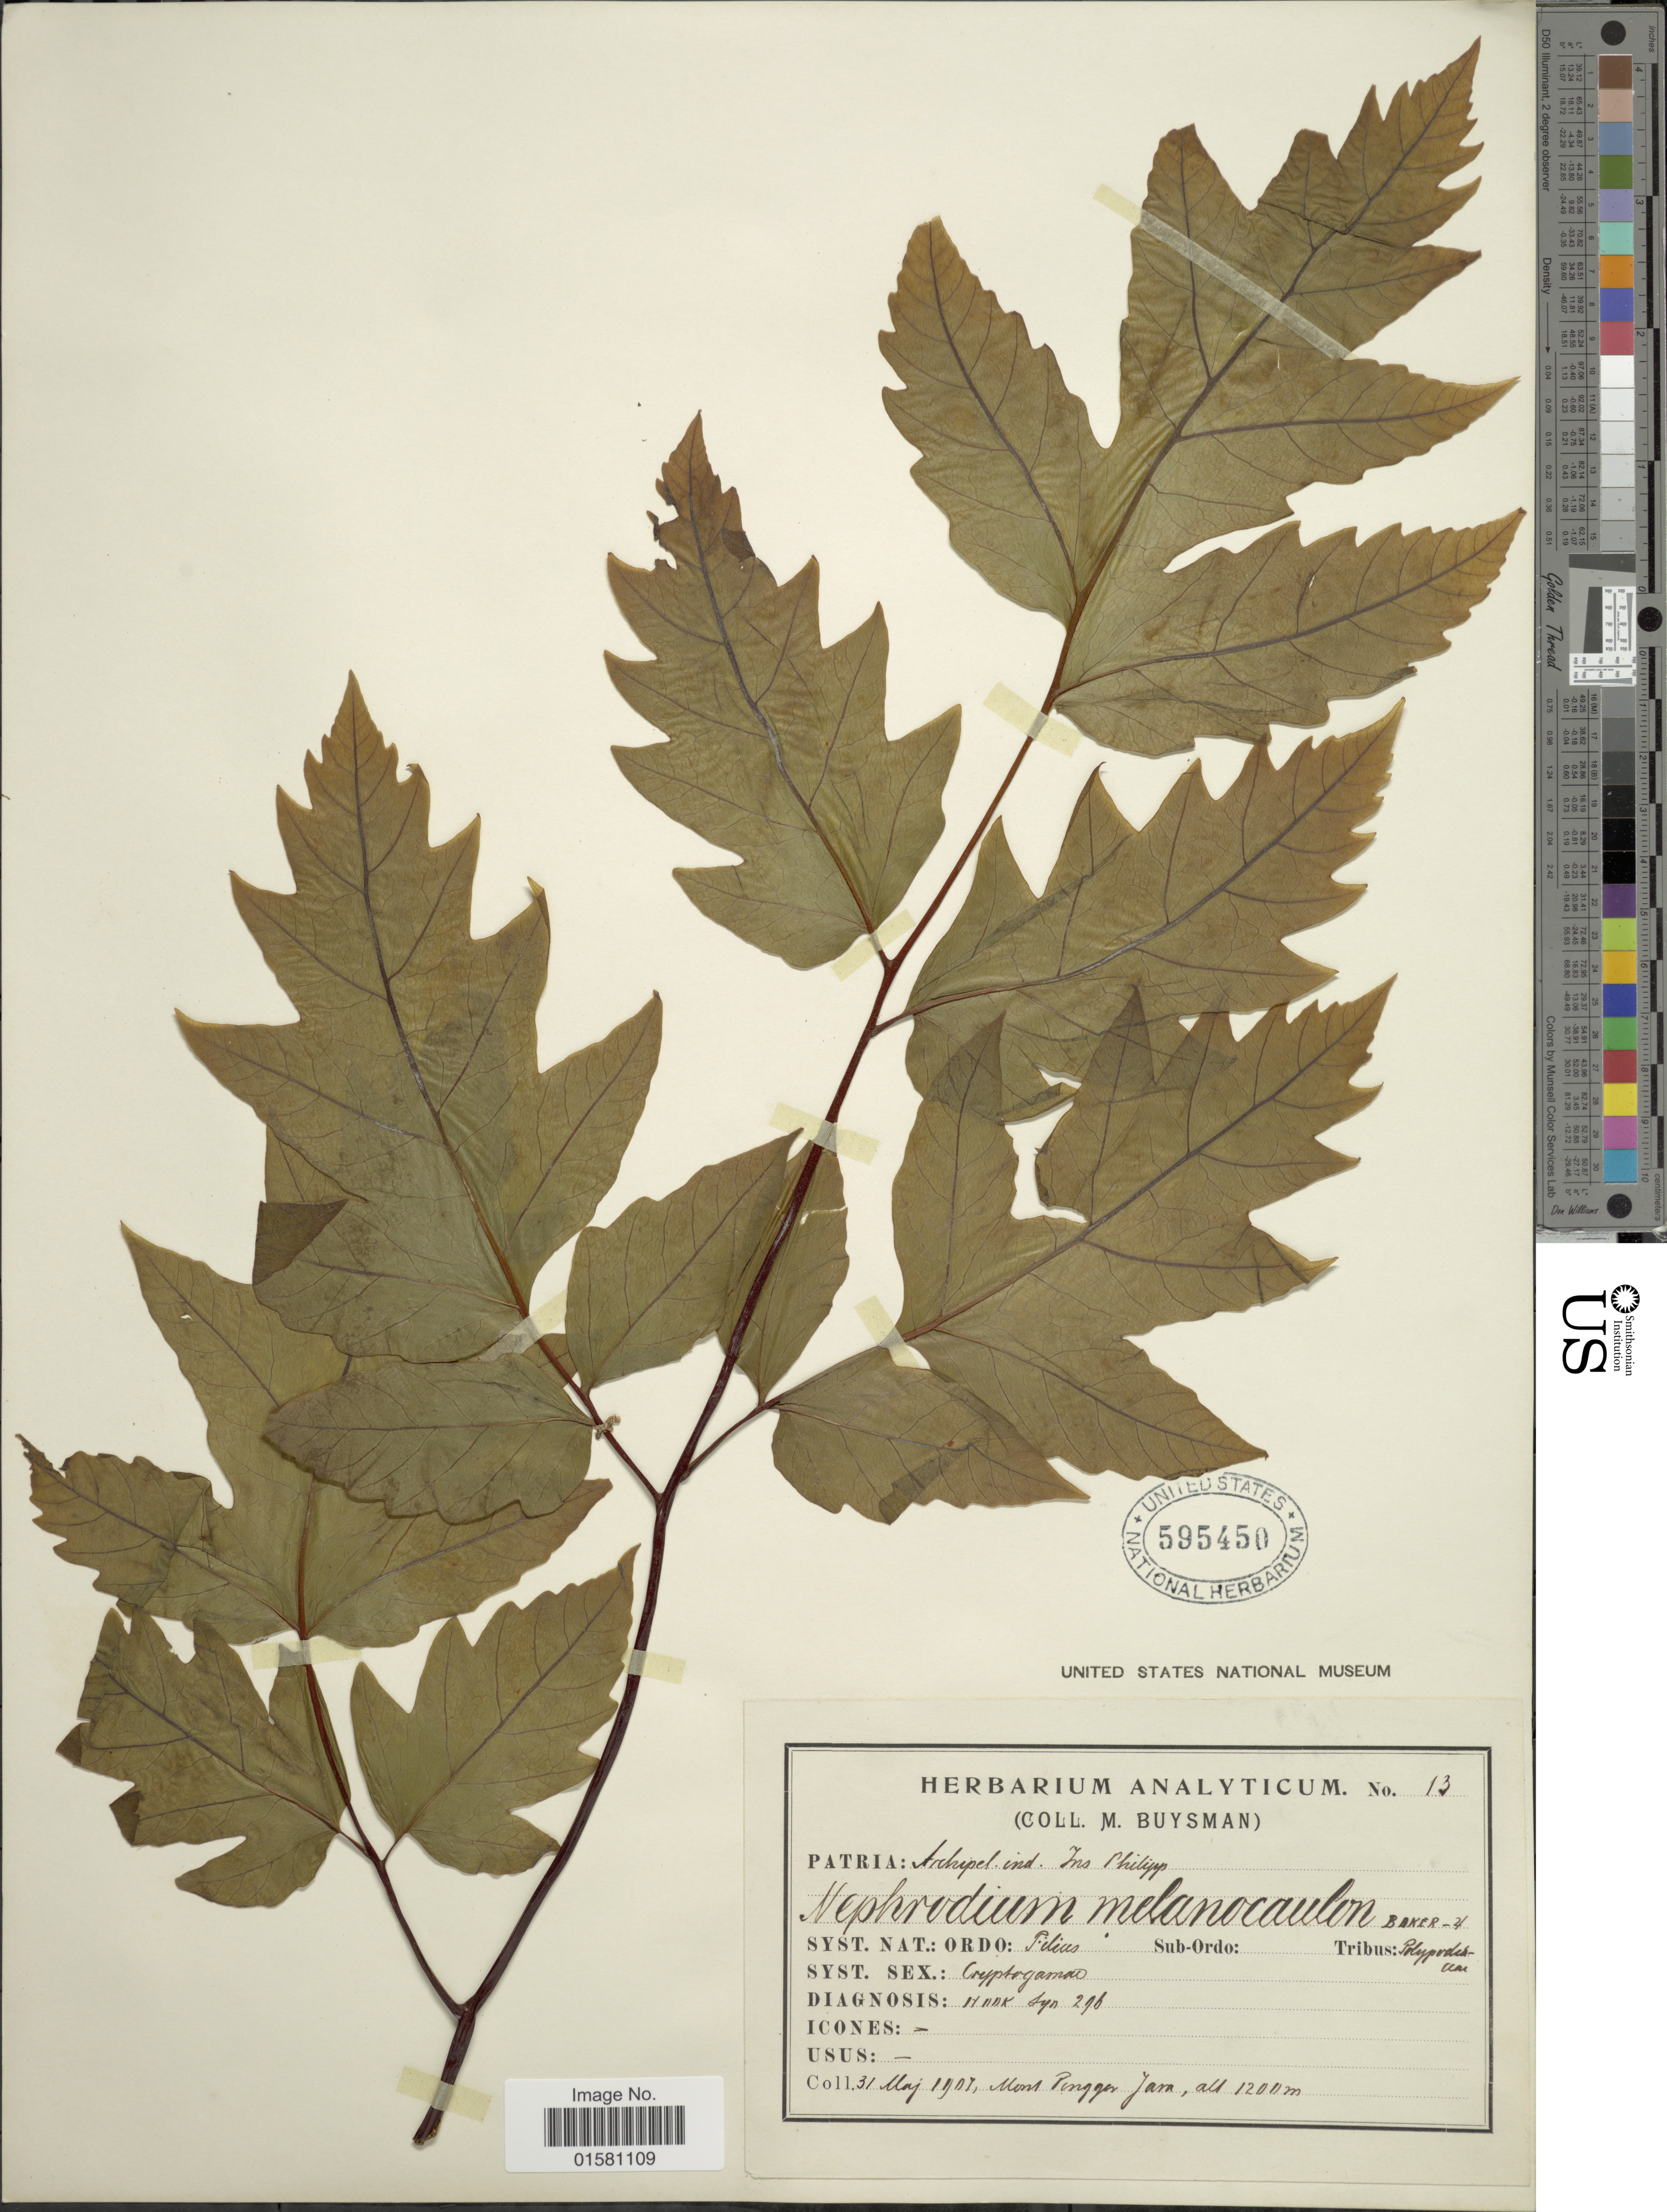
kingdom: Plantae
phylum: Tracheophyta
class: Polypodiopsida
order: Polypodiales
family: Tectariaceae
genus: Tectaria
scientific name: Tectaria melanocaulos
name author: (Bedd.) Copel.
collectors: M. Buysman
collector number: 13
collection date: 1907-05-31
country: Indonesia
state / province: Java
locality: Mons Tennger Java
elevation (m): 1200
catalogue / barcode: US 595450